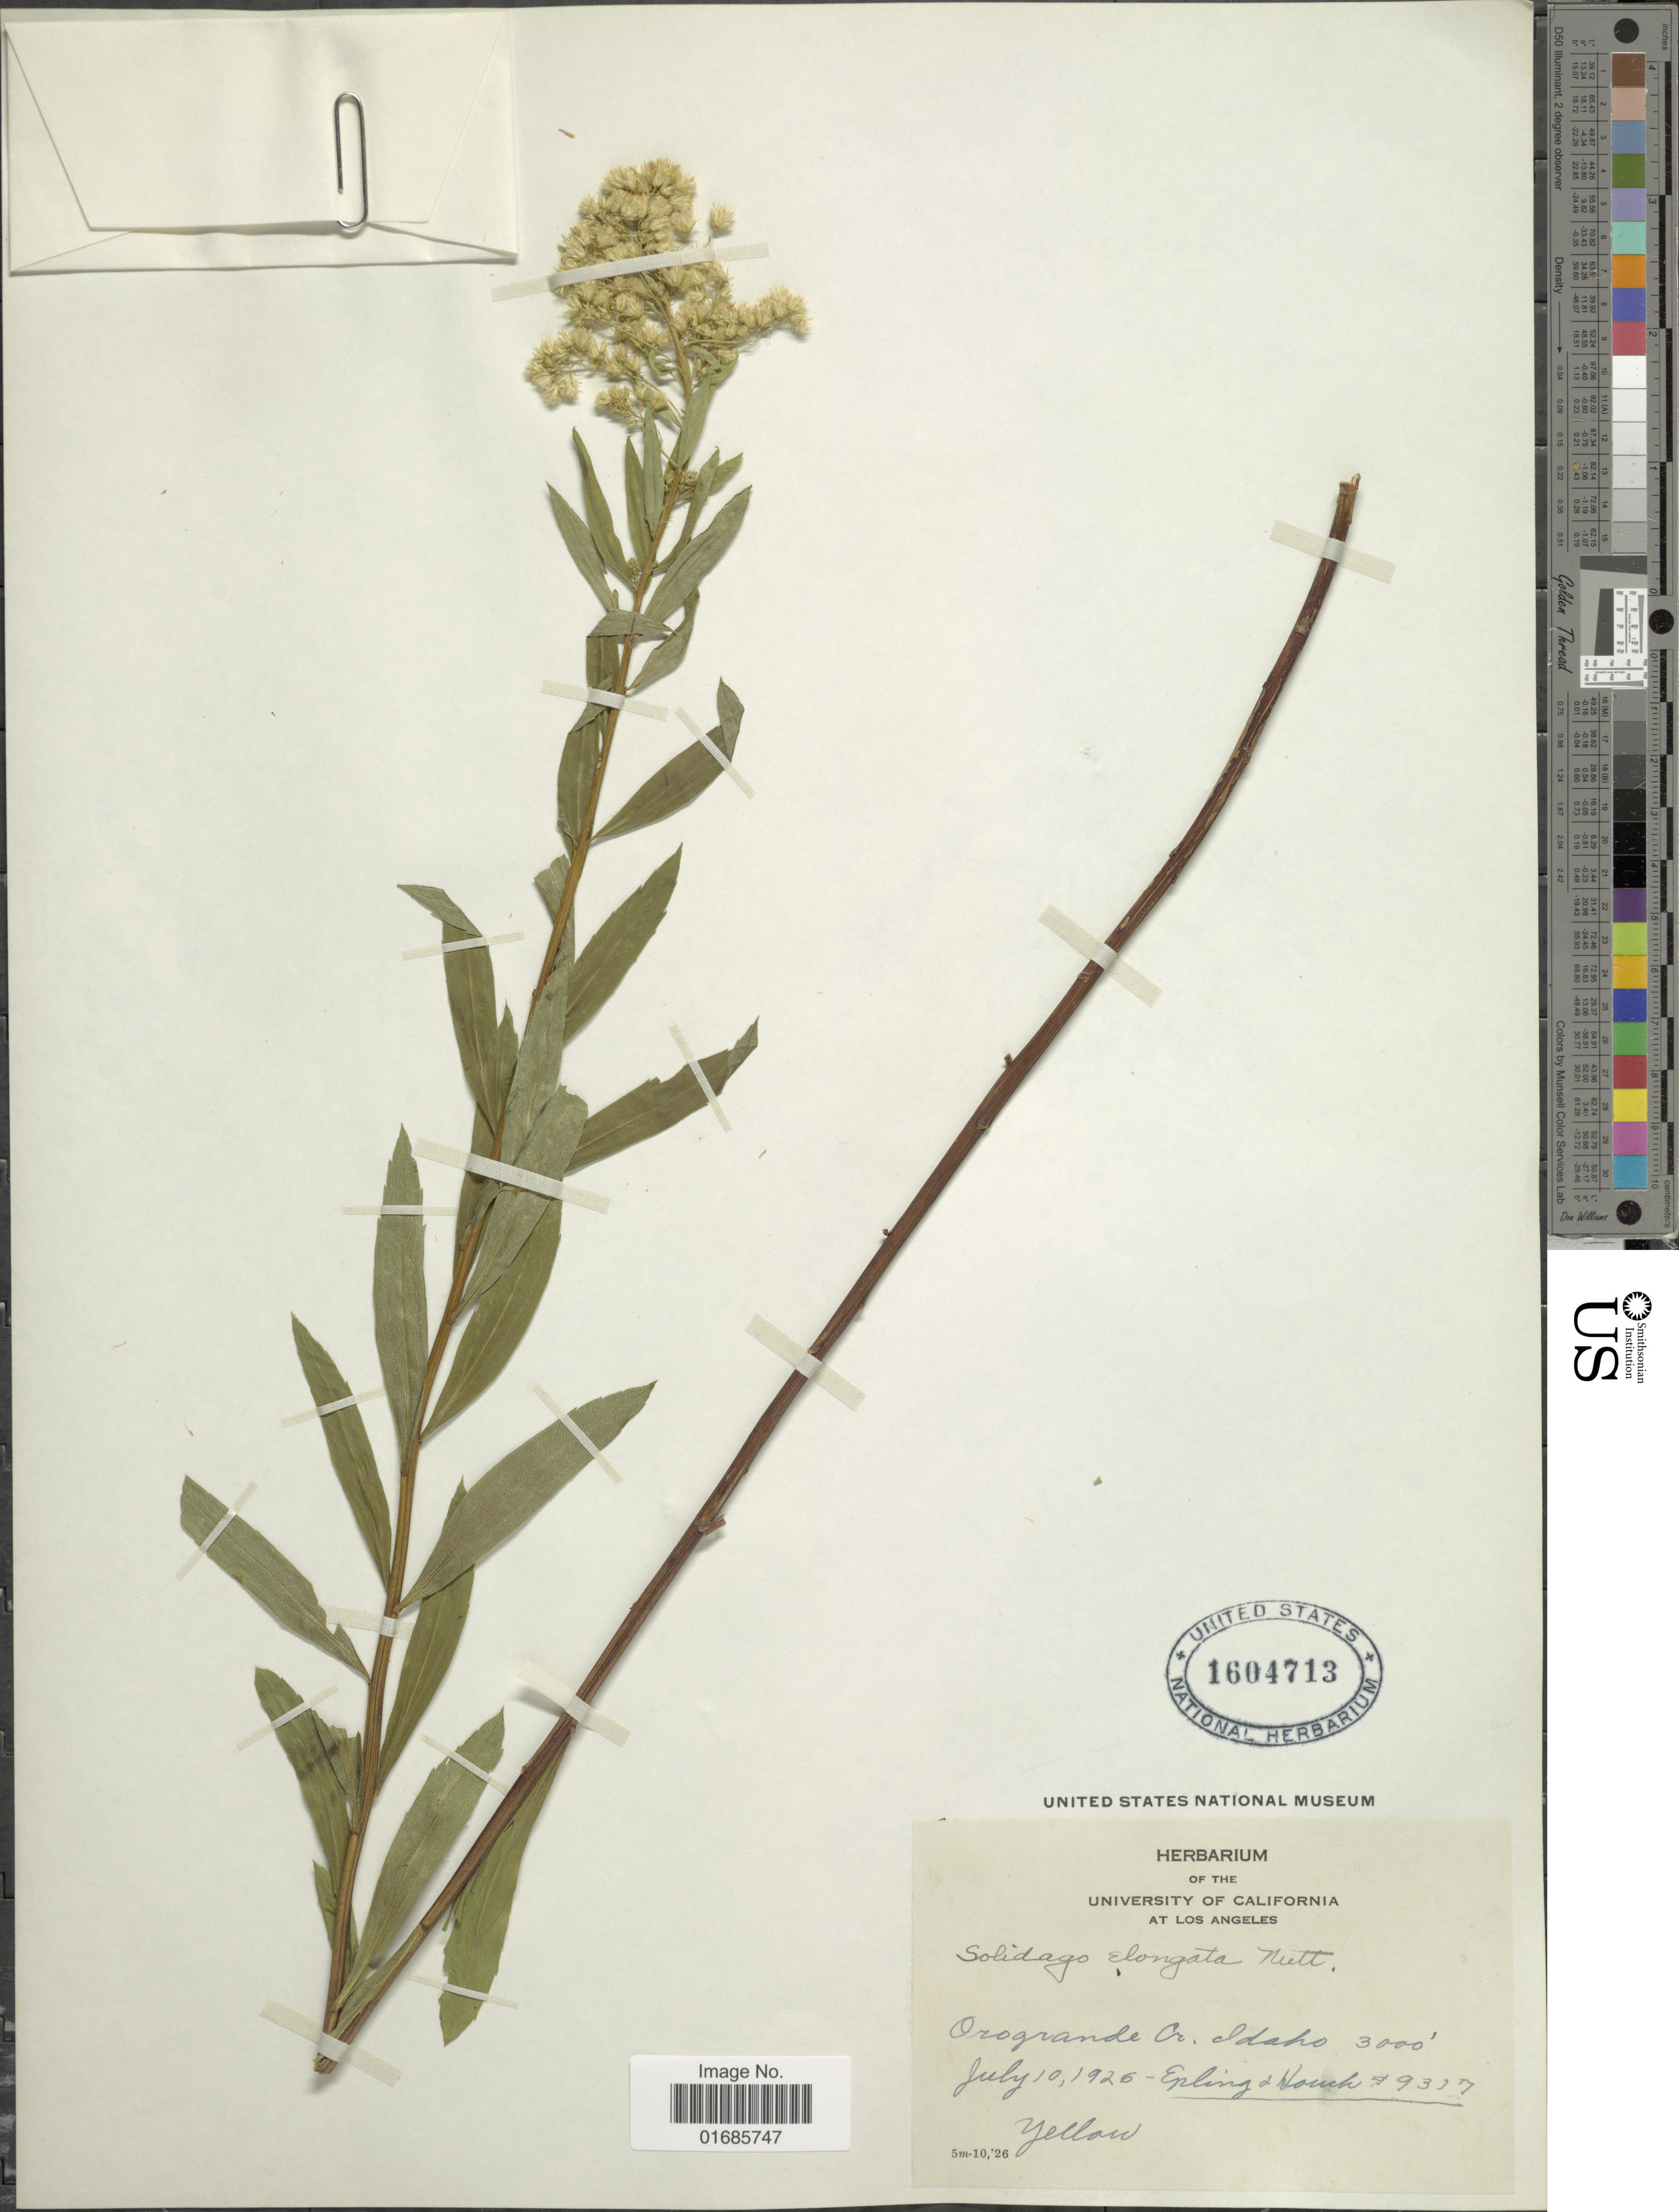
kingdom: Plantae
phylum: Tracheophyta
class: Magnoliopsida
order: Asterales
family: Asteraceae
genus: Solidago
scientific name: Solidago canadensis var. salebrosa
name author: (Piper) M.E. Jones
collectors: -- Epling & Houck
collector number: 9317*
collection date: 1926-07-10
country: United States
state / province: Idaho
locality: Orogrande Cr.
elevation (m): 914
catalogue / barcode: US 1604713